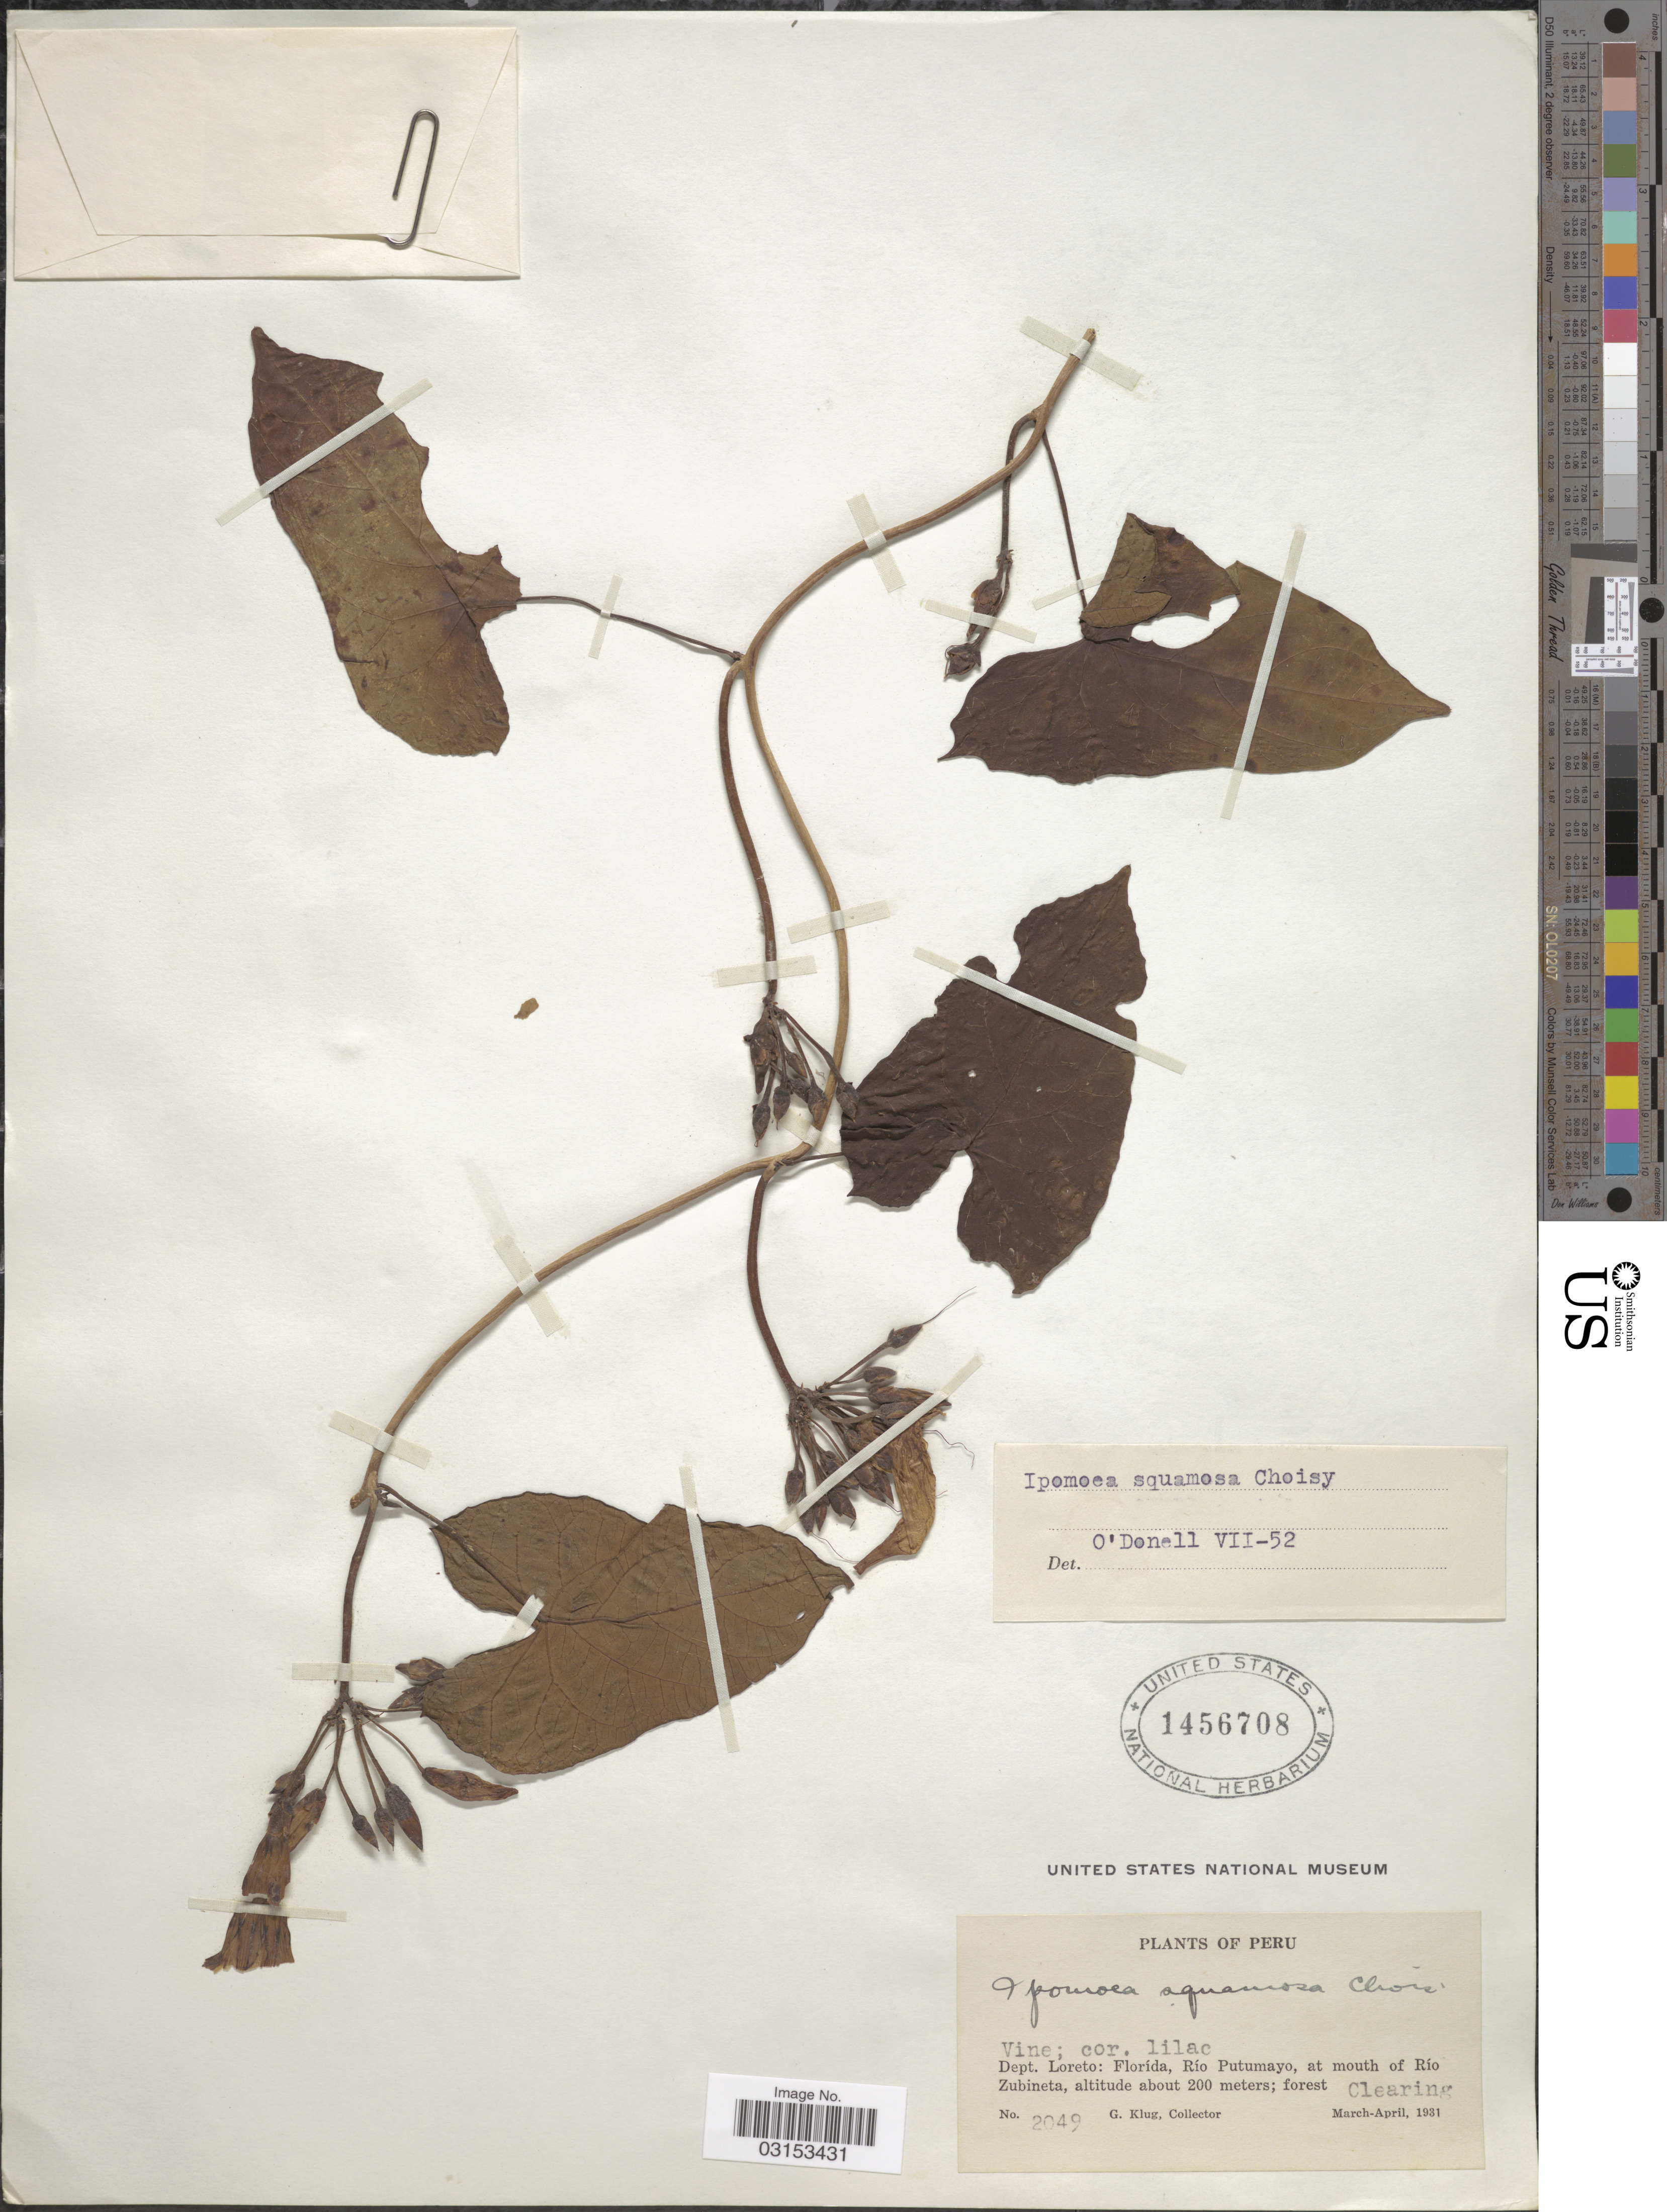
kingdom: Plantae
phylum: Tracheophyta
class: Magnoliopsida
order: Solanales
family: Convolvulaceae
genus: Ipomoea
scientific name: Ipomoea squamosa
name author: Choisy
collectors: G. Klug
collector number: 2049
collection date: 1931-03/1931-04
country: Peru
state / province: Loreto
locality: Dept. Loreto: Florída, Río Putumayo, at mouth of Río Zubineta.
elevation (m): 200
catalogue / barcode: US 1456708